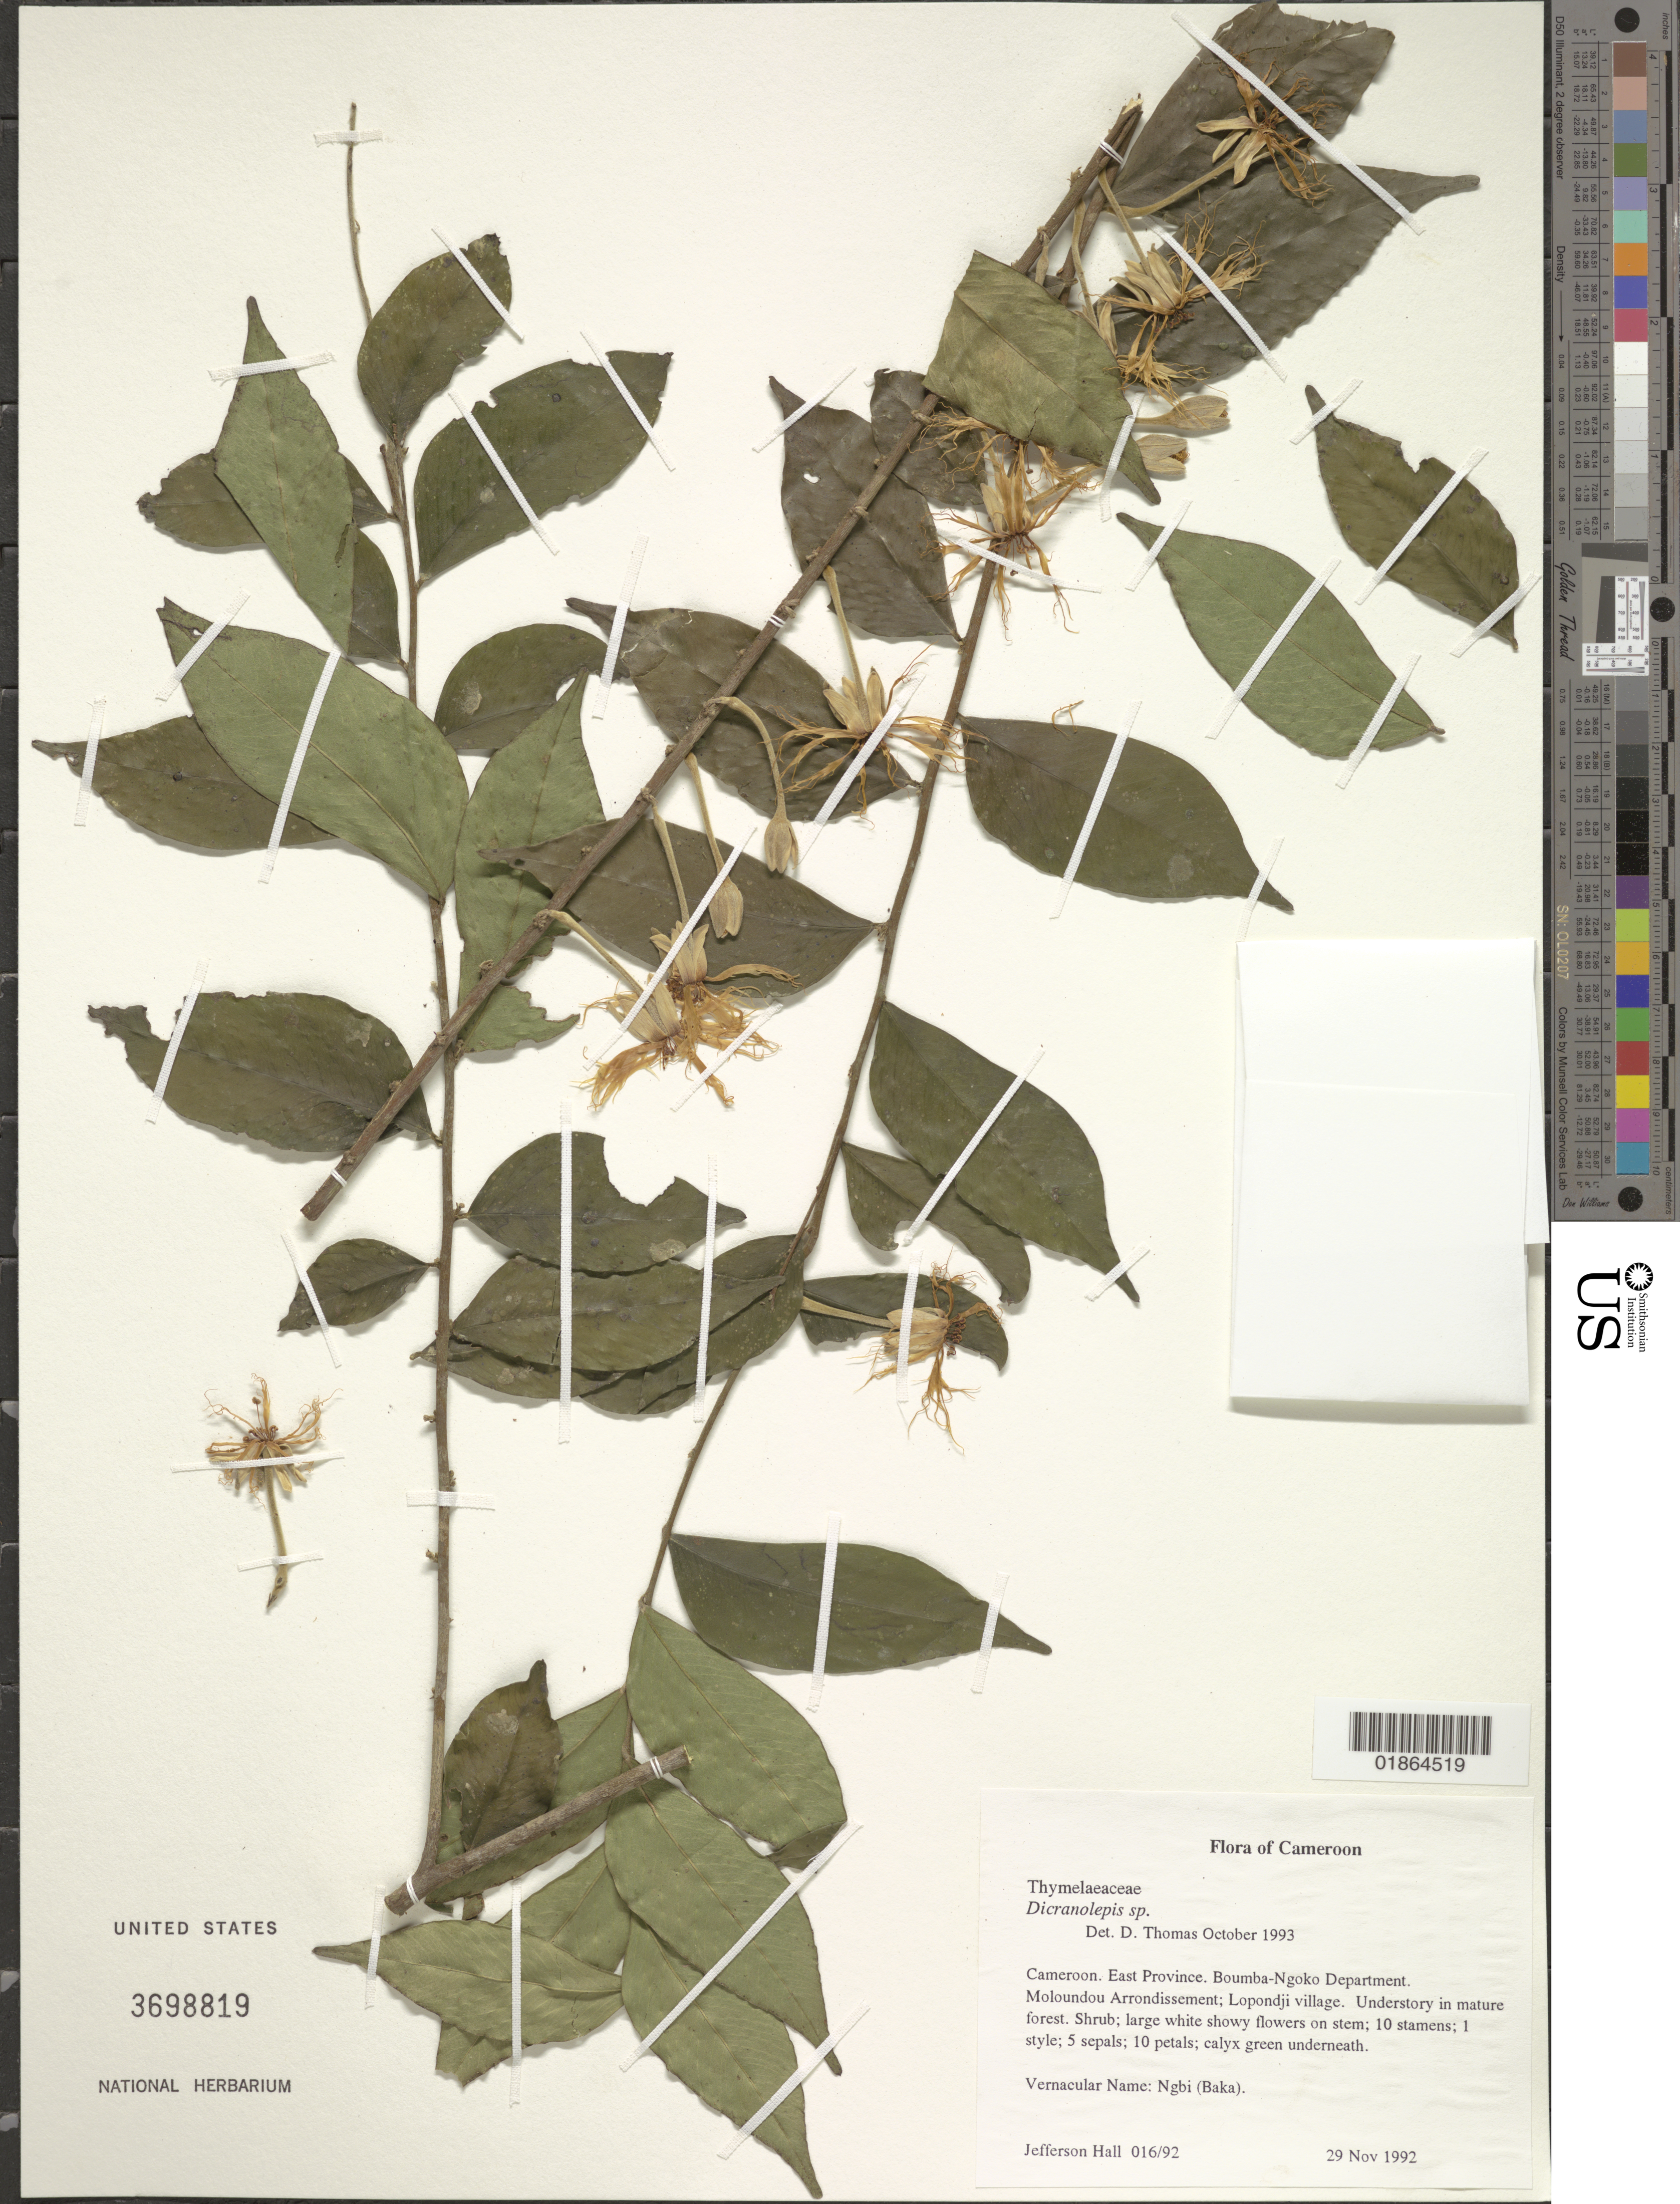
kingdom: Plantae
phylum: Tracheophyta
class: Magnoliopsida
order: Malvales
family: Thymelaeaceae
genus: Dicranolepis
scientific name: Dicranolepis sp.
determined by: Thomas, D.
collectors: J. Hall & -. Edouard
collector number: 016/92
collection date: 1992-12-10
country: Cameroon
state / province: Est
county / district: Boumba-ngoko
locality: Moloundou Arrondissement; old SFIS logging concession.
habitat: Understory in mature forest.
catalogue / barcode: US 3698819